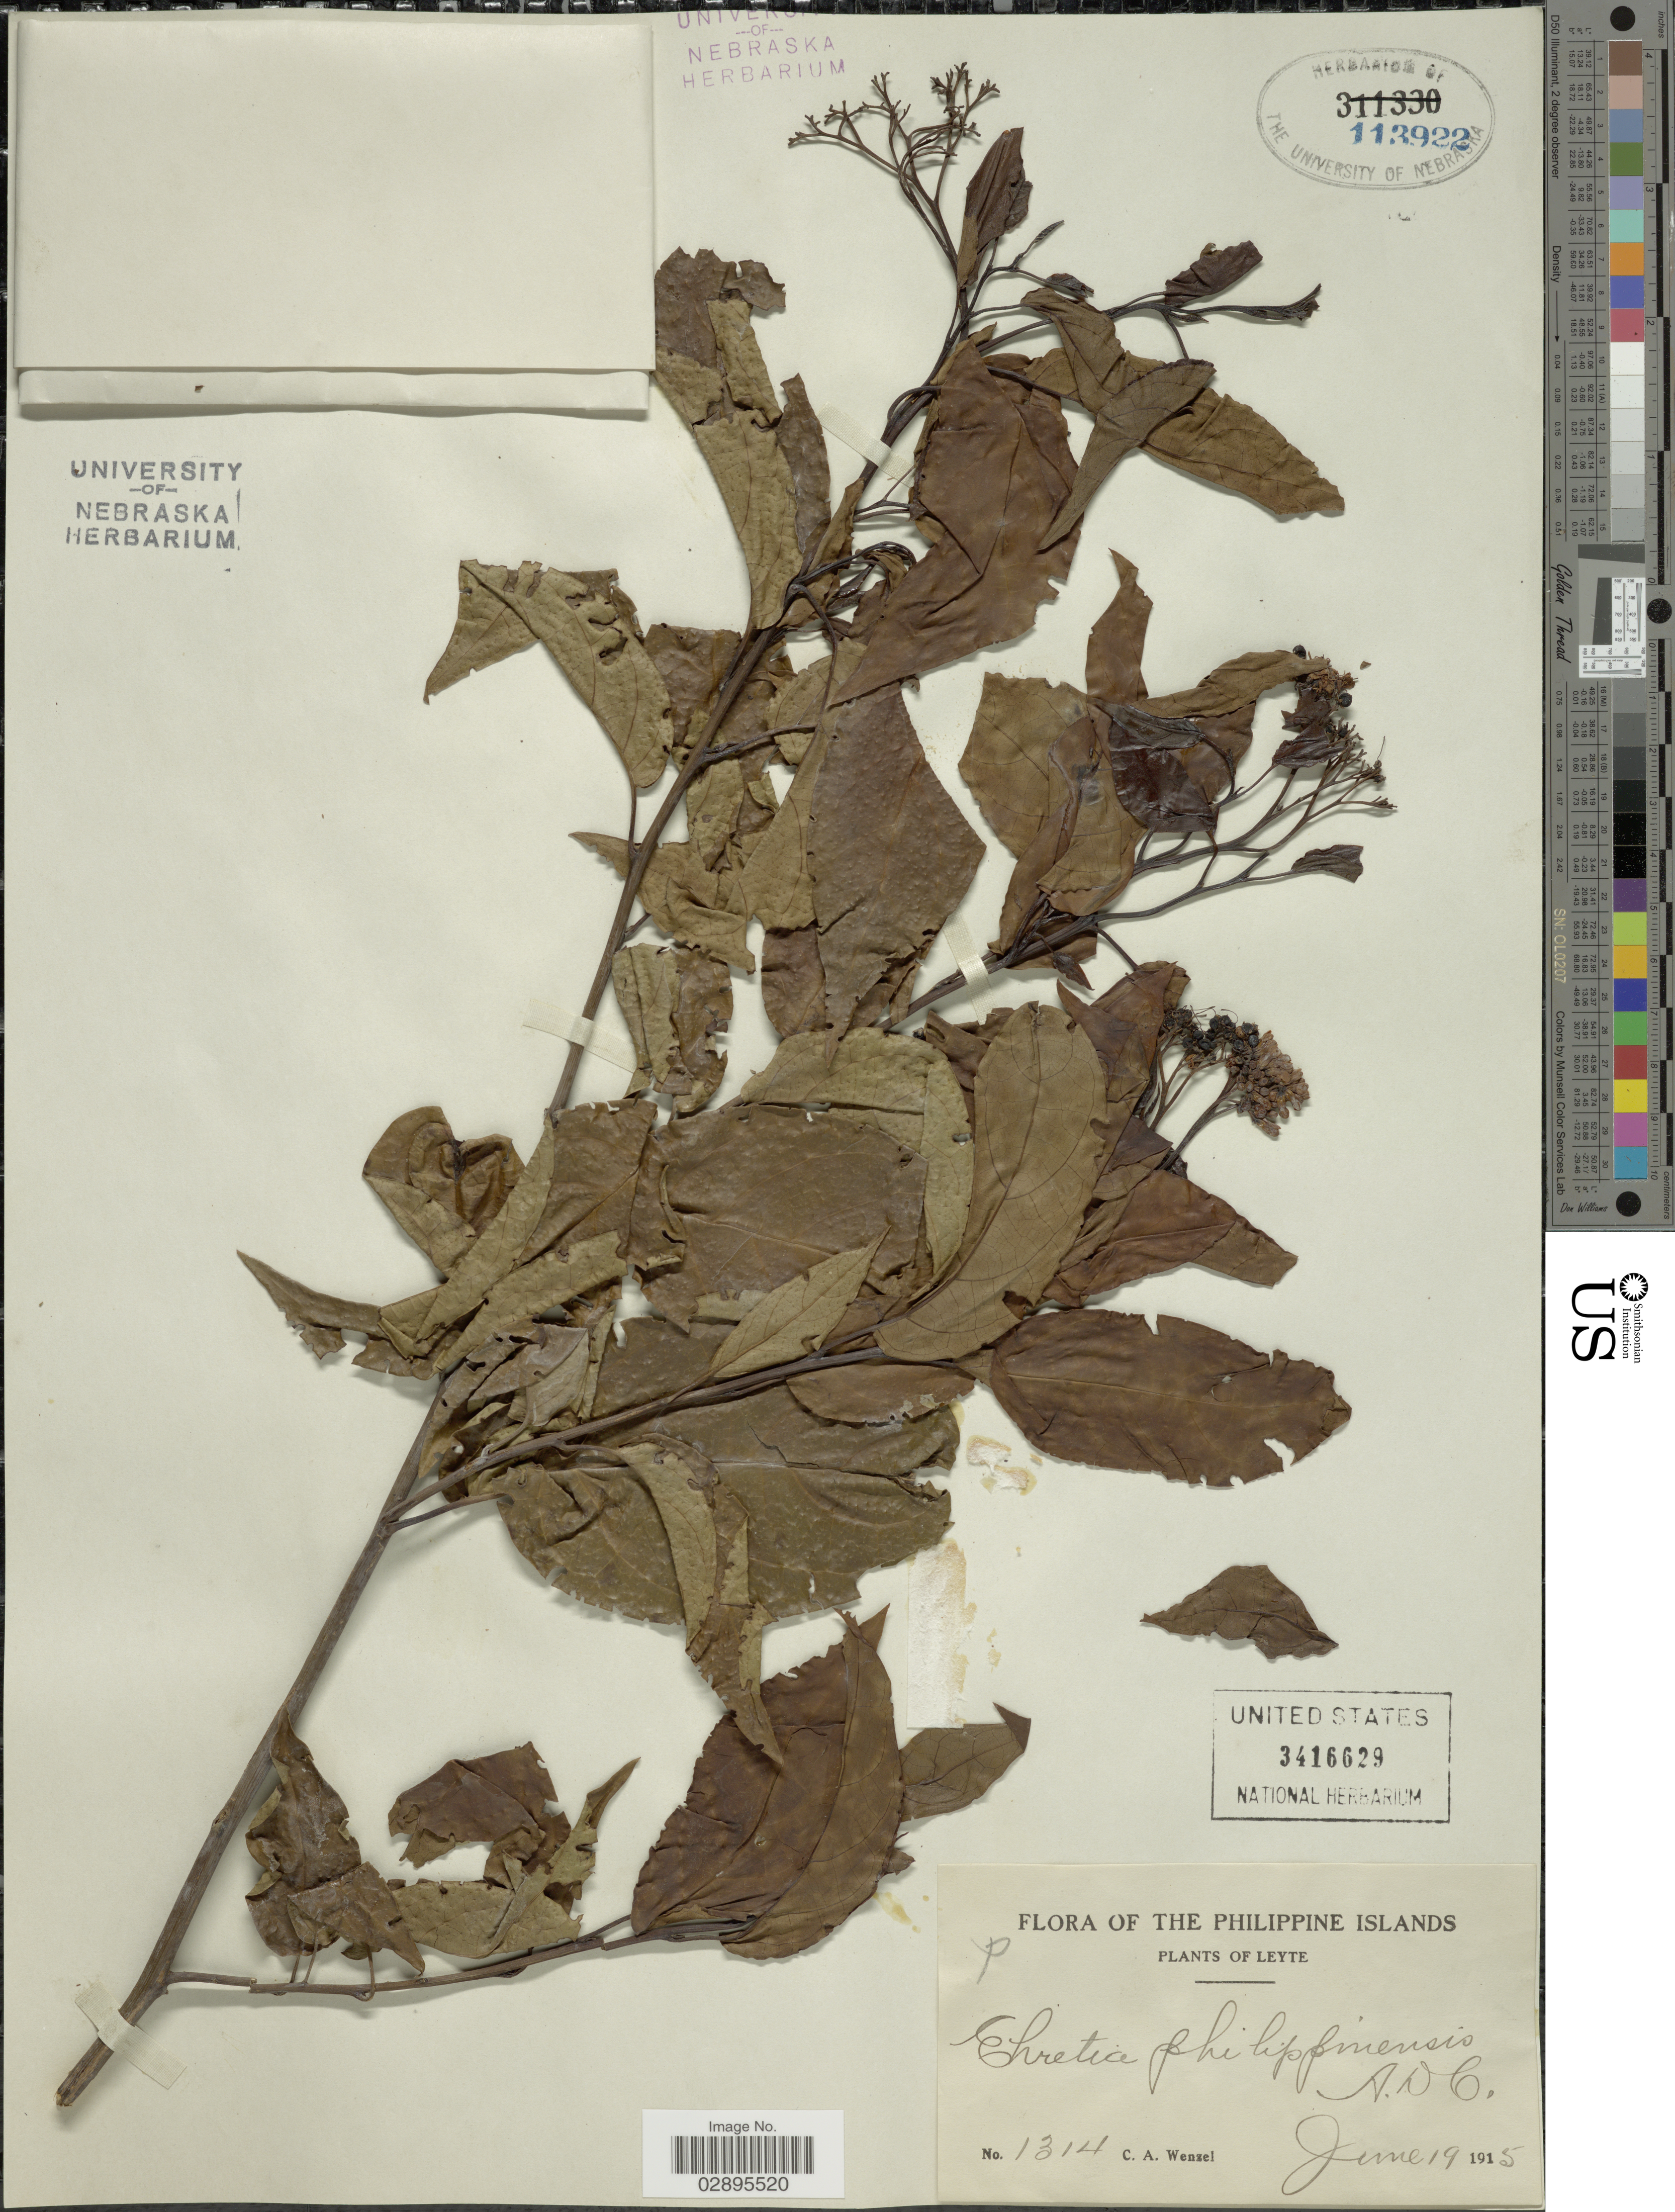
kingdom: Plantae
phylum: Tracheophyta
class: Magnoliopsida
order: Boraginales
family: Ehretiaceae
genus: Ehretia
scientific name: Ehretia philippinensis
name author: A. DC.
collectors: C. Wenzel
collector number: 1314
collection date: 1915-06-19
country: Philippines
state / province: Eastern Visayas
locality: Philippine Islands. Leyte.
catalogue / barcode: US 3416629